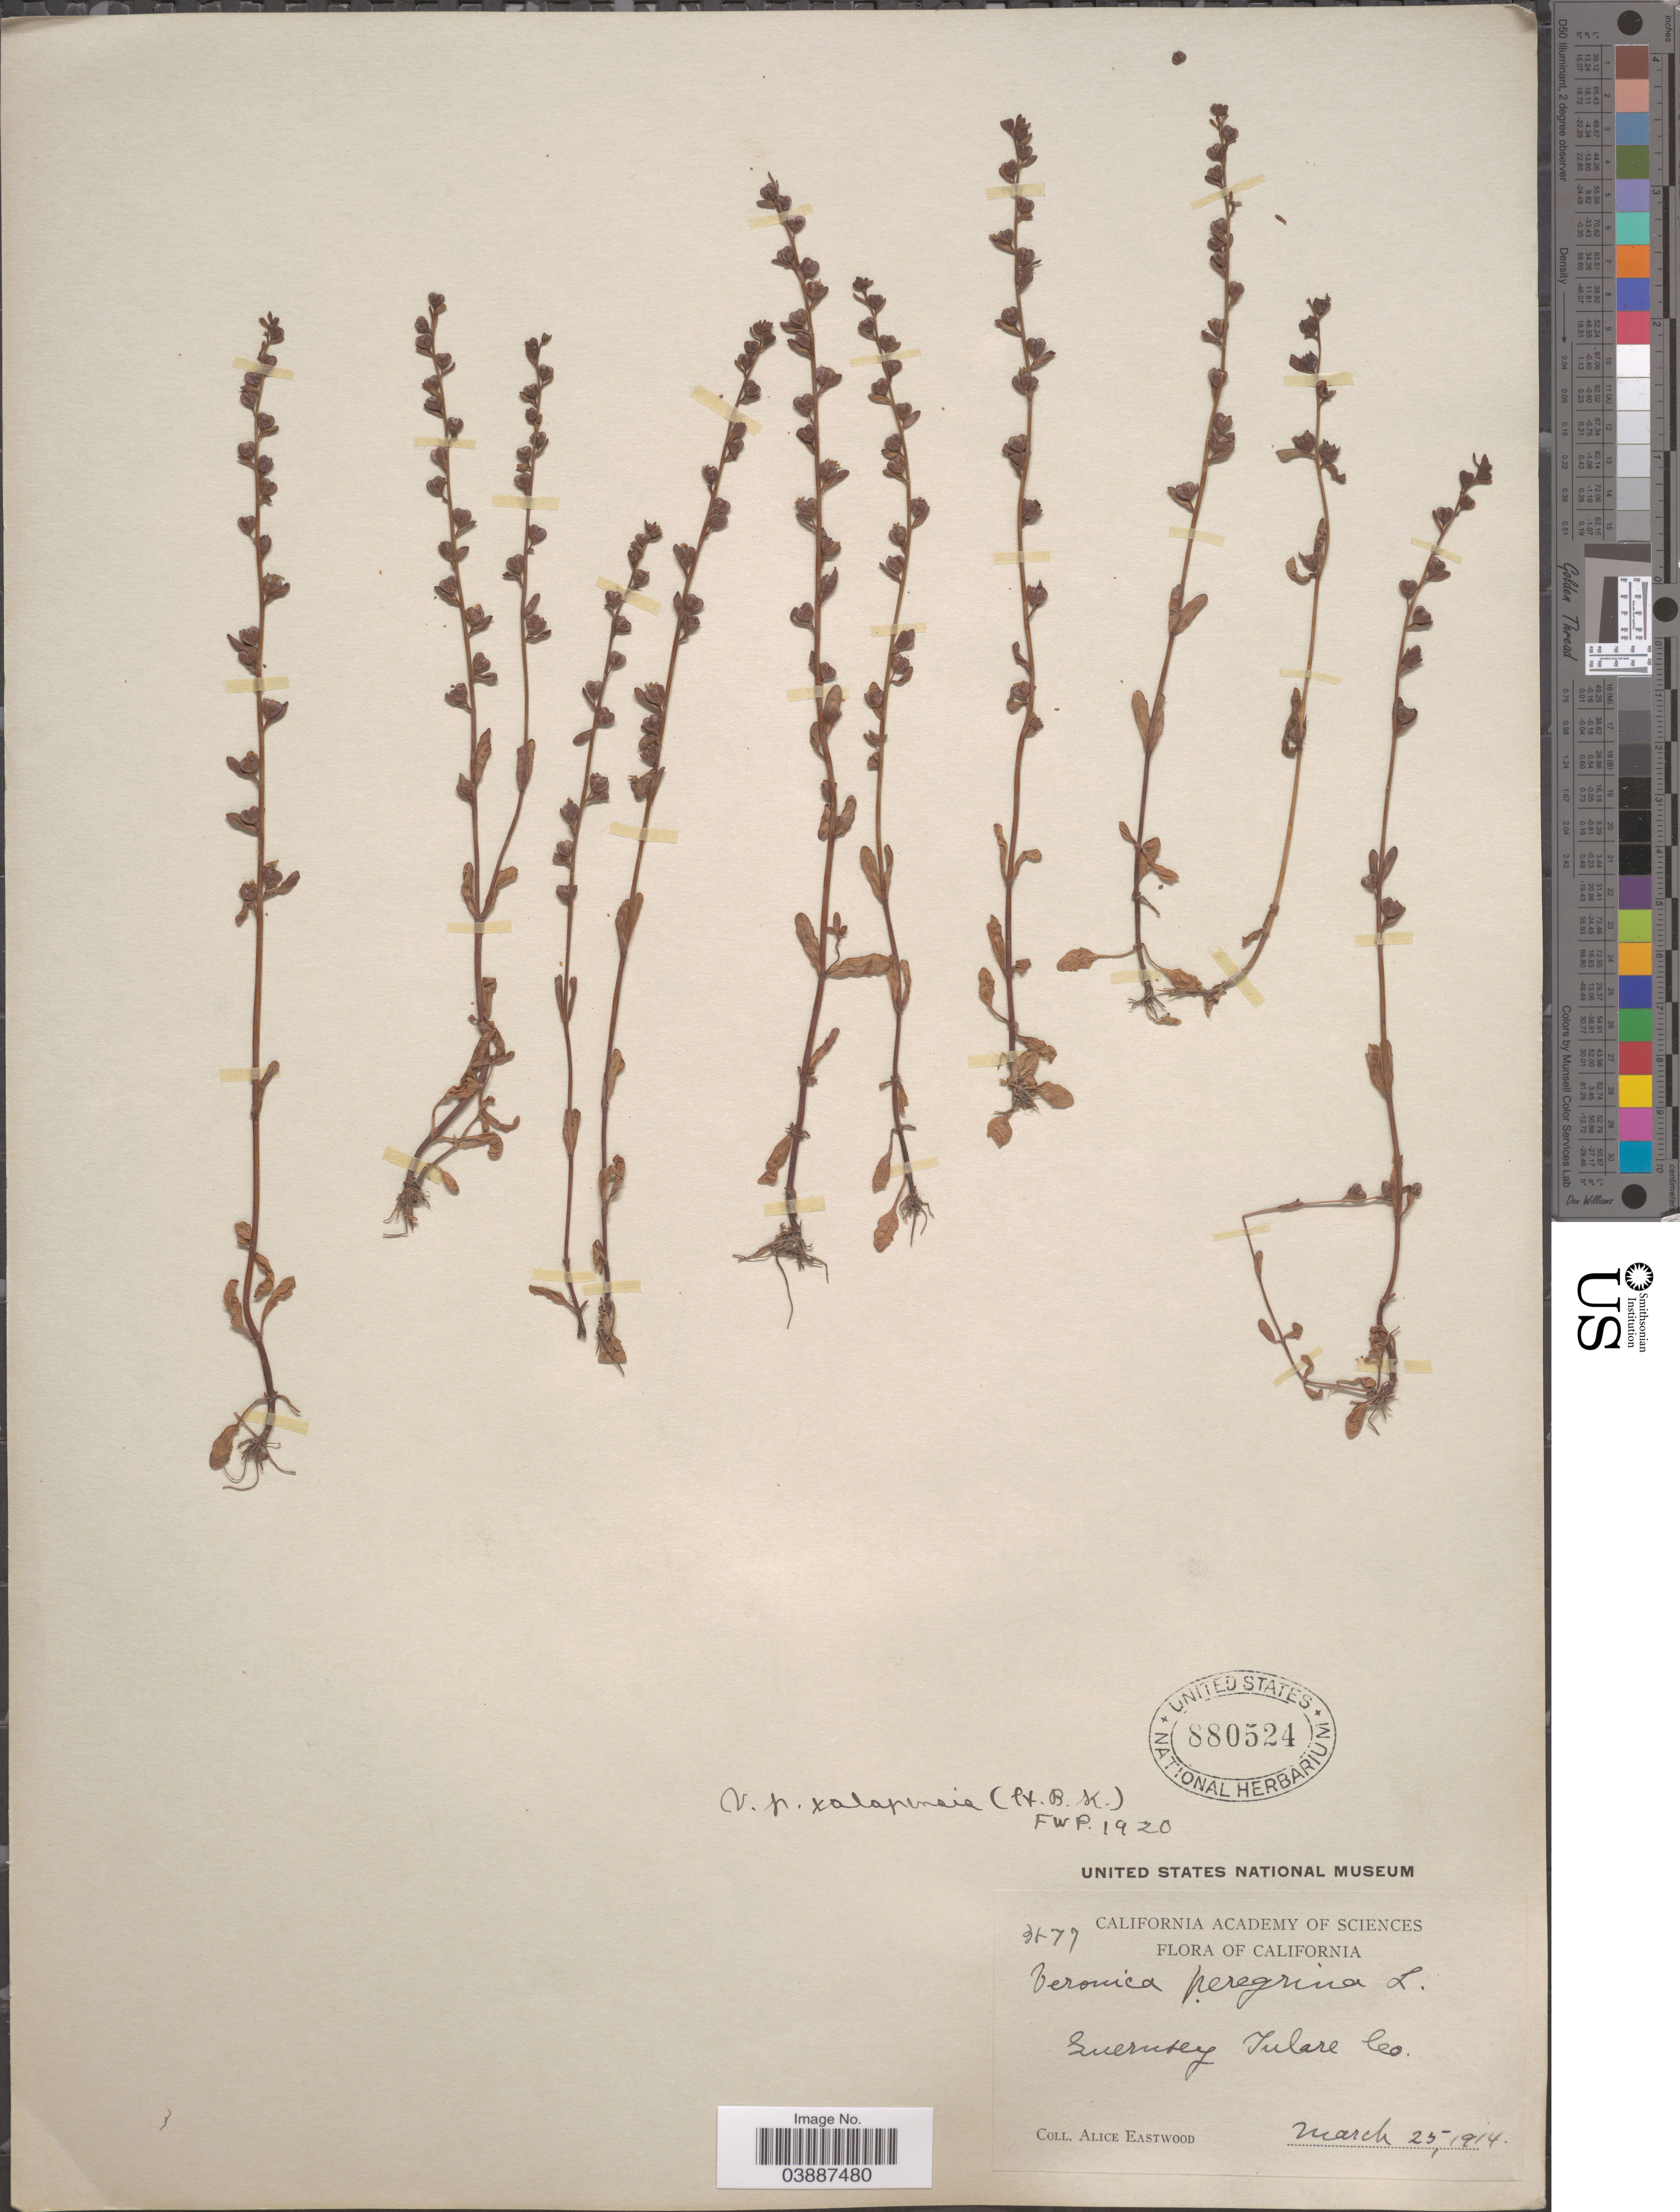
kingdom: Plantae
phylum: Tracheophyta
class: Magnoliopsida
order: Lamiales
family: Plantaginaceae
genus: Veronica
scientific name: Veronica xalapensis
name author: Kunth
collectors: A. Eastwood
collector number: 3877*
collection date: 1914-03-25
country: United States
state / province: California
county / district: Tulare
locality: Guernsey, Tulare Co.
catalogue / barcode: US 880524